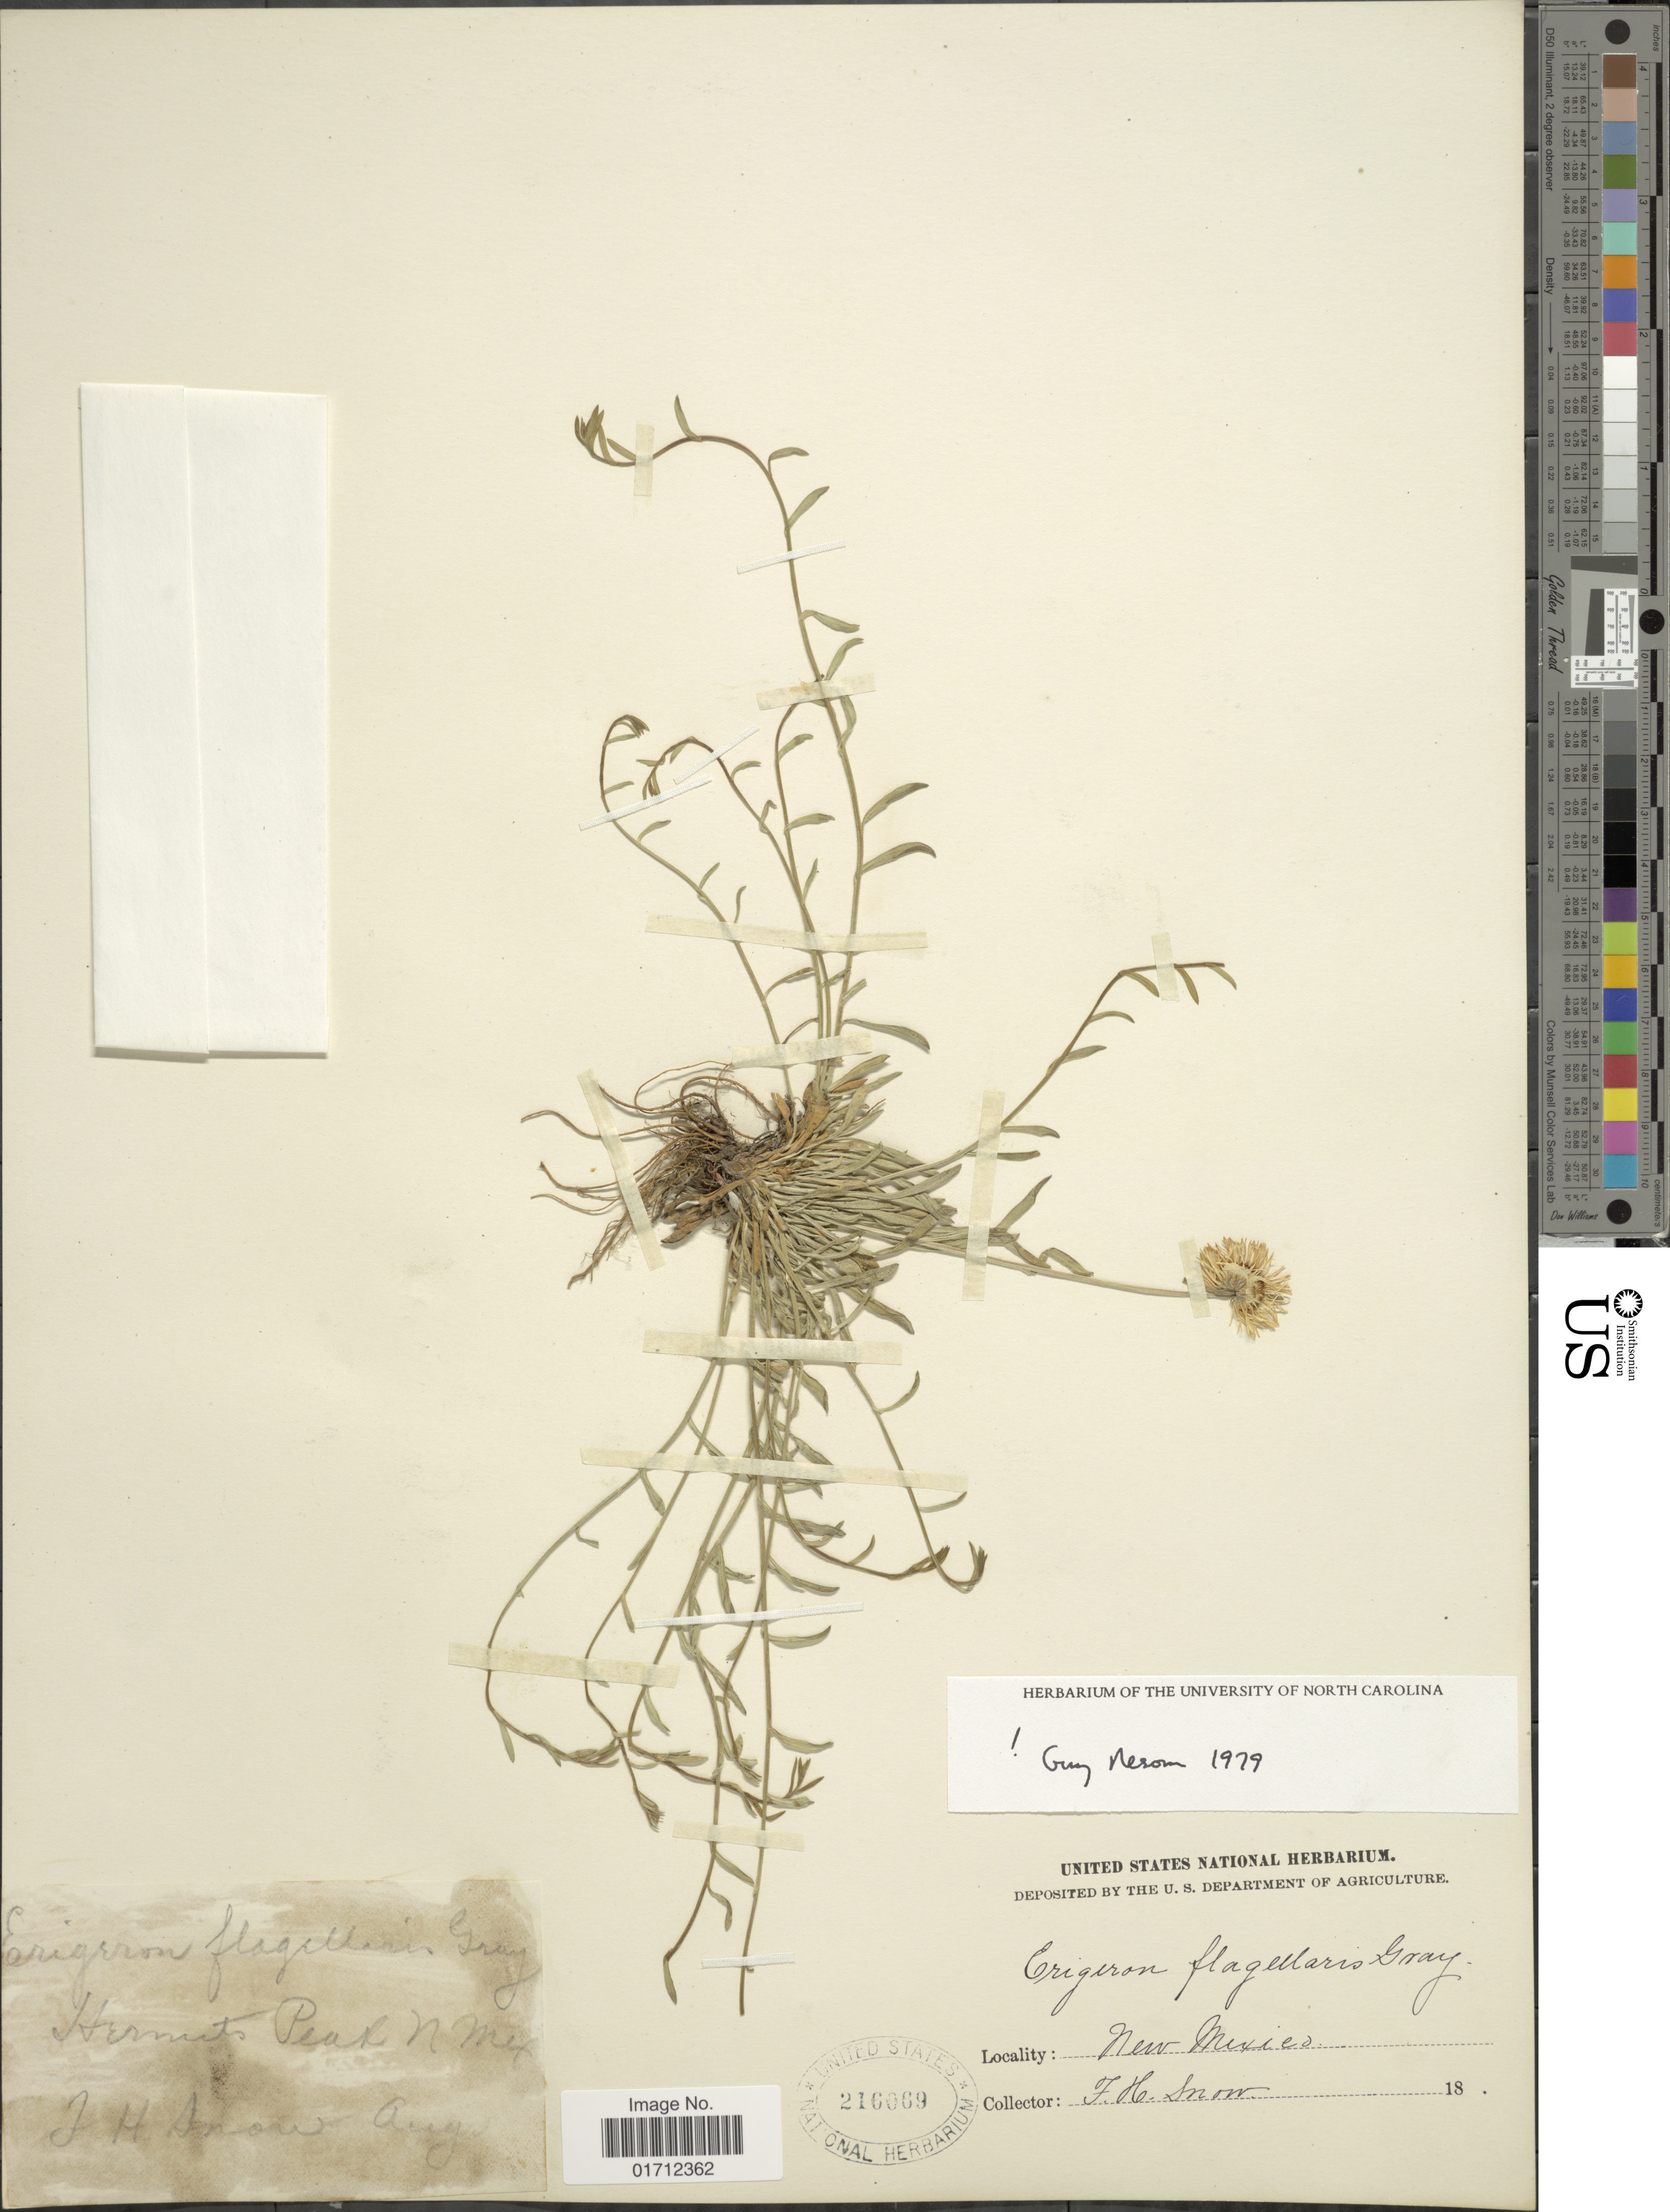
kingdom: Plantae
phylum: Tracheophyta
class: Magnoliopsida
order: Asterales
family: Asteraceae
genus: Erigeron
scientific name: Erigeron flagellaris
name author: A. Gray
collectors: F. H. Snow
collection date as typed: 18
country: United States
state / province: New Mexico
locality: Hermit's Peak, New Mexico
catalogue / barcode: US 216069